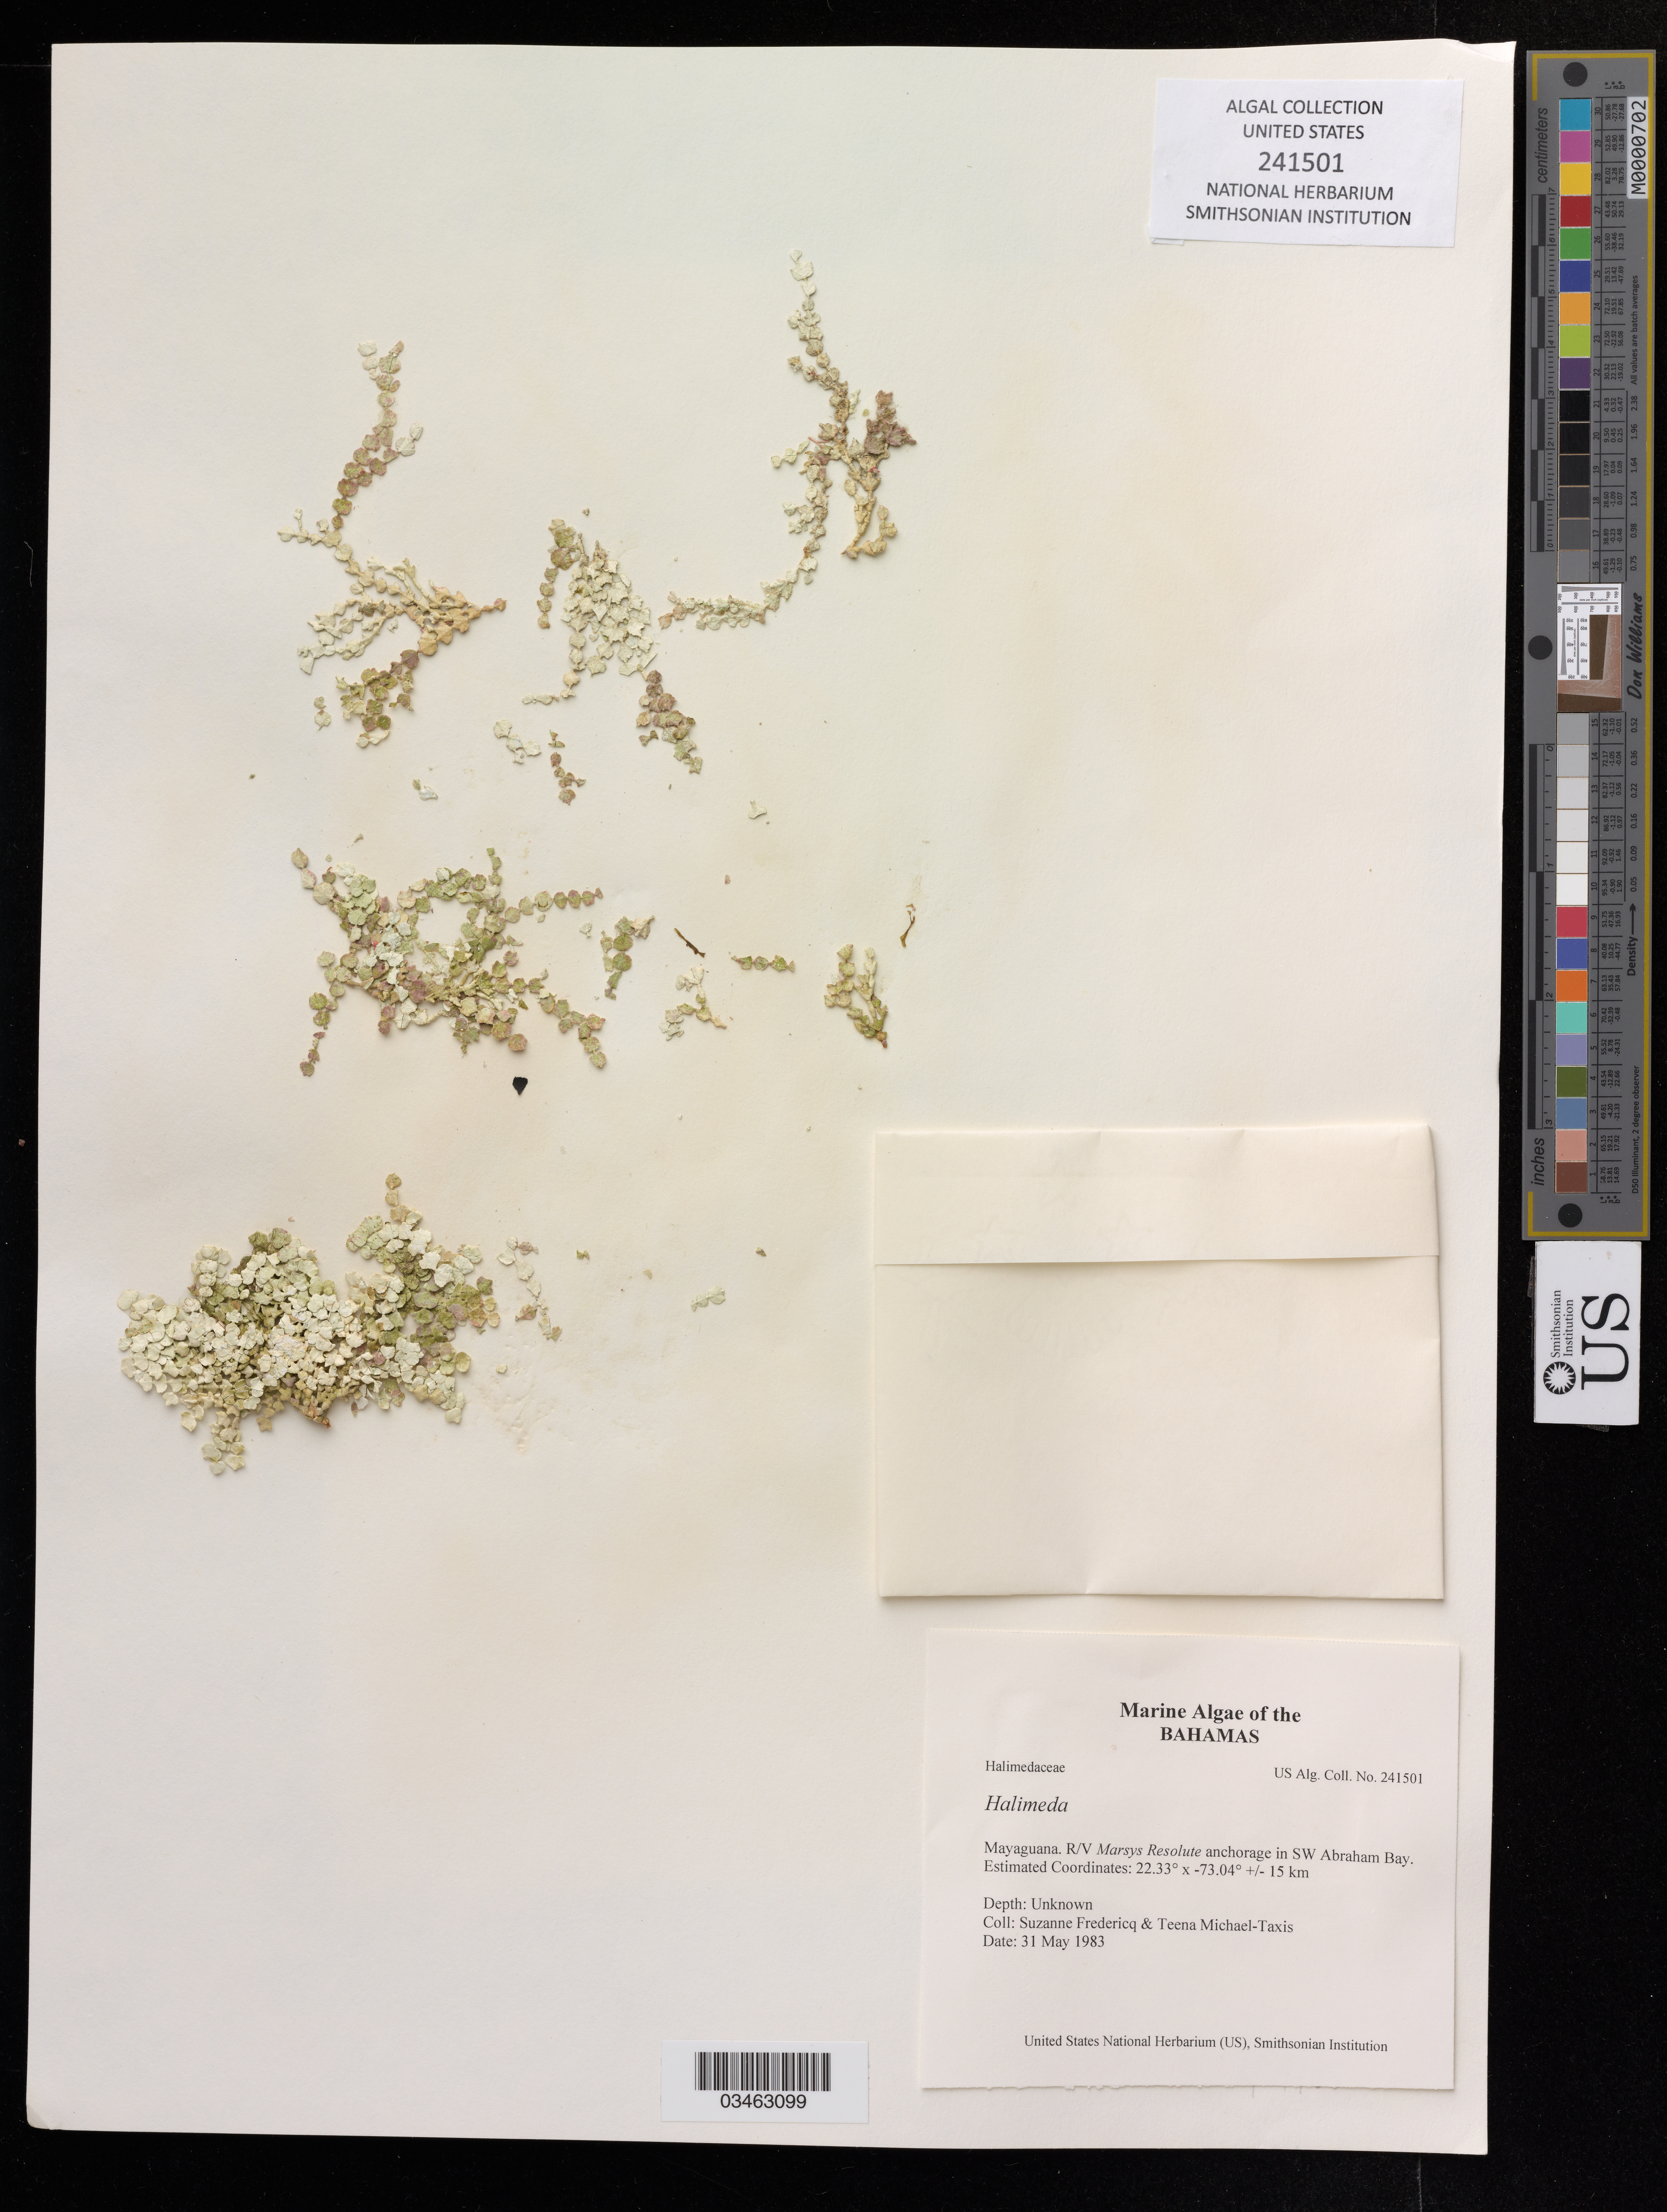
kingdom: Plantae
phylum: Chlorophyta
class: Ulvophyceae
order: Bryopsidales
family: Halimedaceae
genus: Halimeda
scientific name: Halimeda goreaui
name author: W.R. Taylor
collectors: S. Fredericq & T. Michael-Taxis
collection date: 1983-05-31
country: Bahamas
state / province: Mayaguana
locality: R/V Marsys Resolute anchorage in SW Abraham Bay.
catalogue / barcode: US 241501